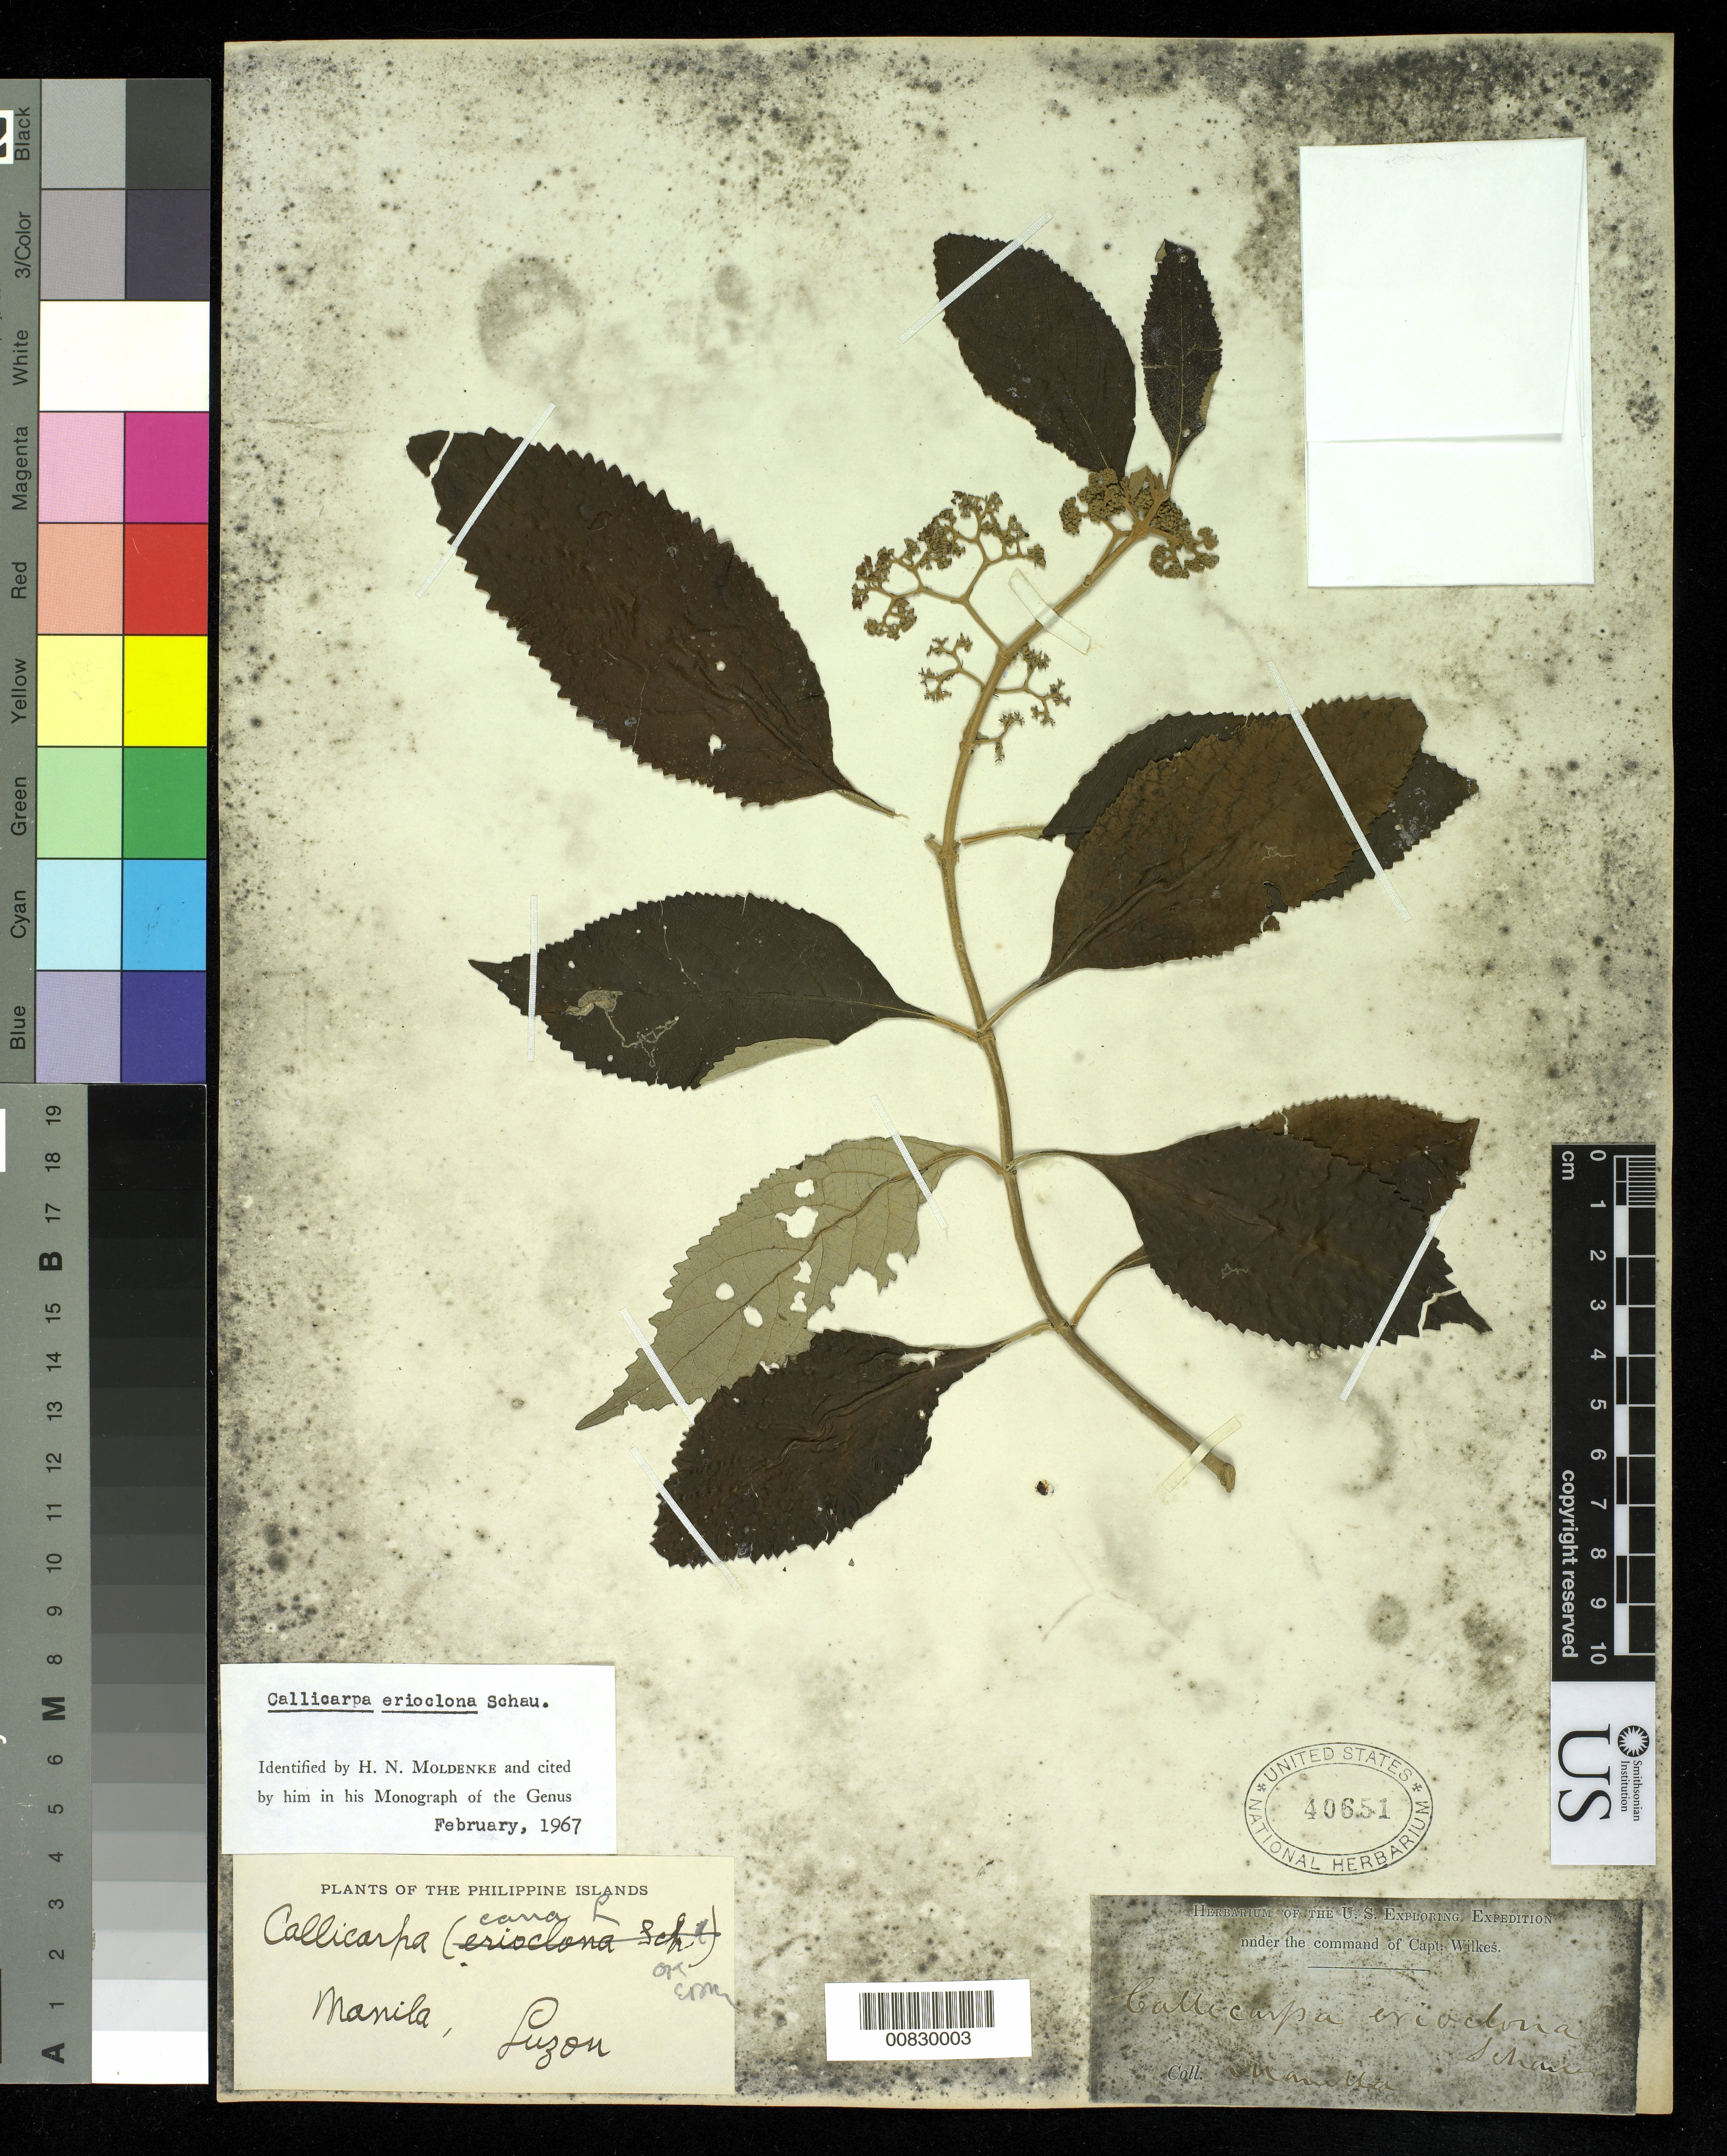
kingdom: Plantae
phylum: Tracheophyta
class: Magnoliopsida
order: Lamiales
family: Lamiaceae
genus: Callicarpa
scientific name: Callicarpa erioclona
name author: Schauer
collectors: Wilkes Explor. Exped.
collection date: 1838/1842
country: Philippines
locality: Manilla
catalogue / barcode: US 40651